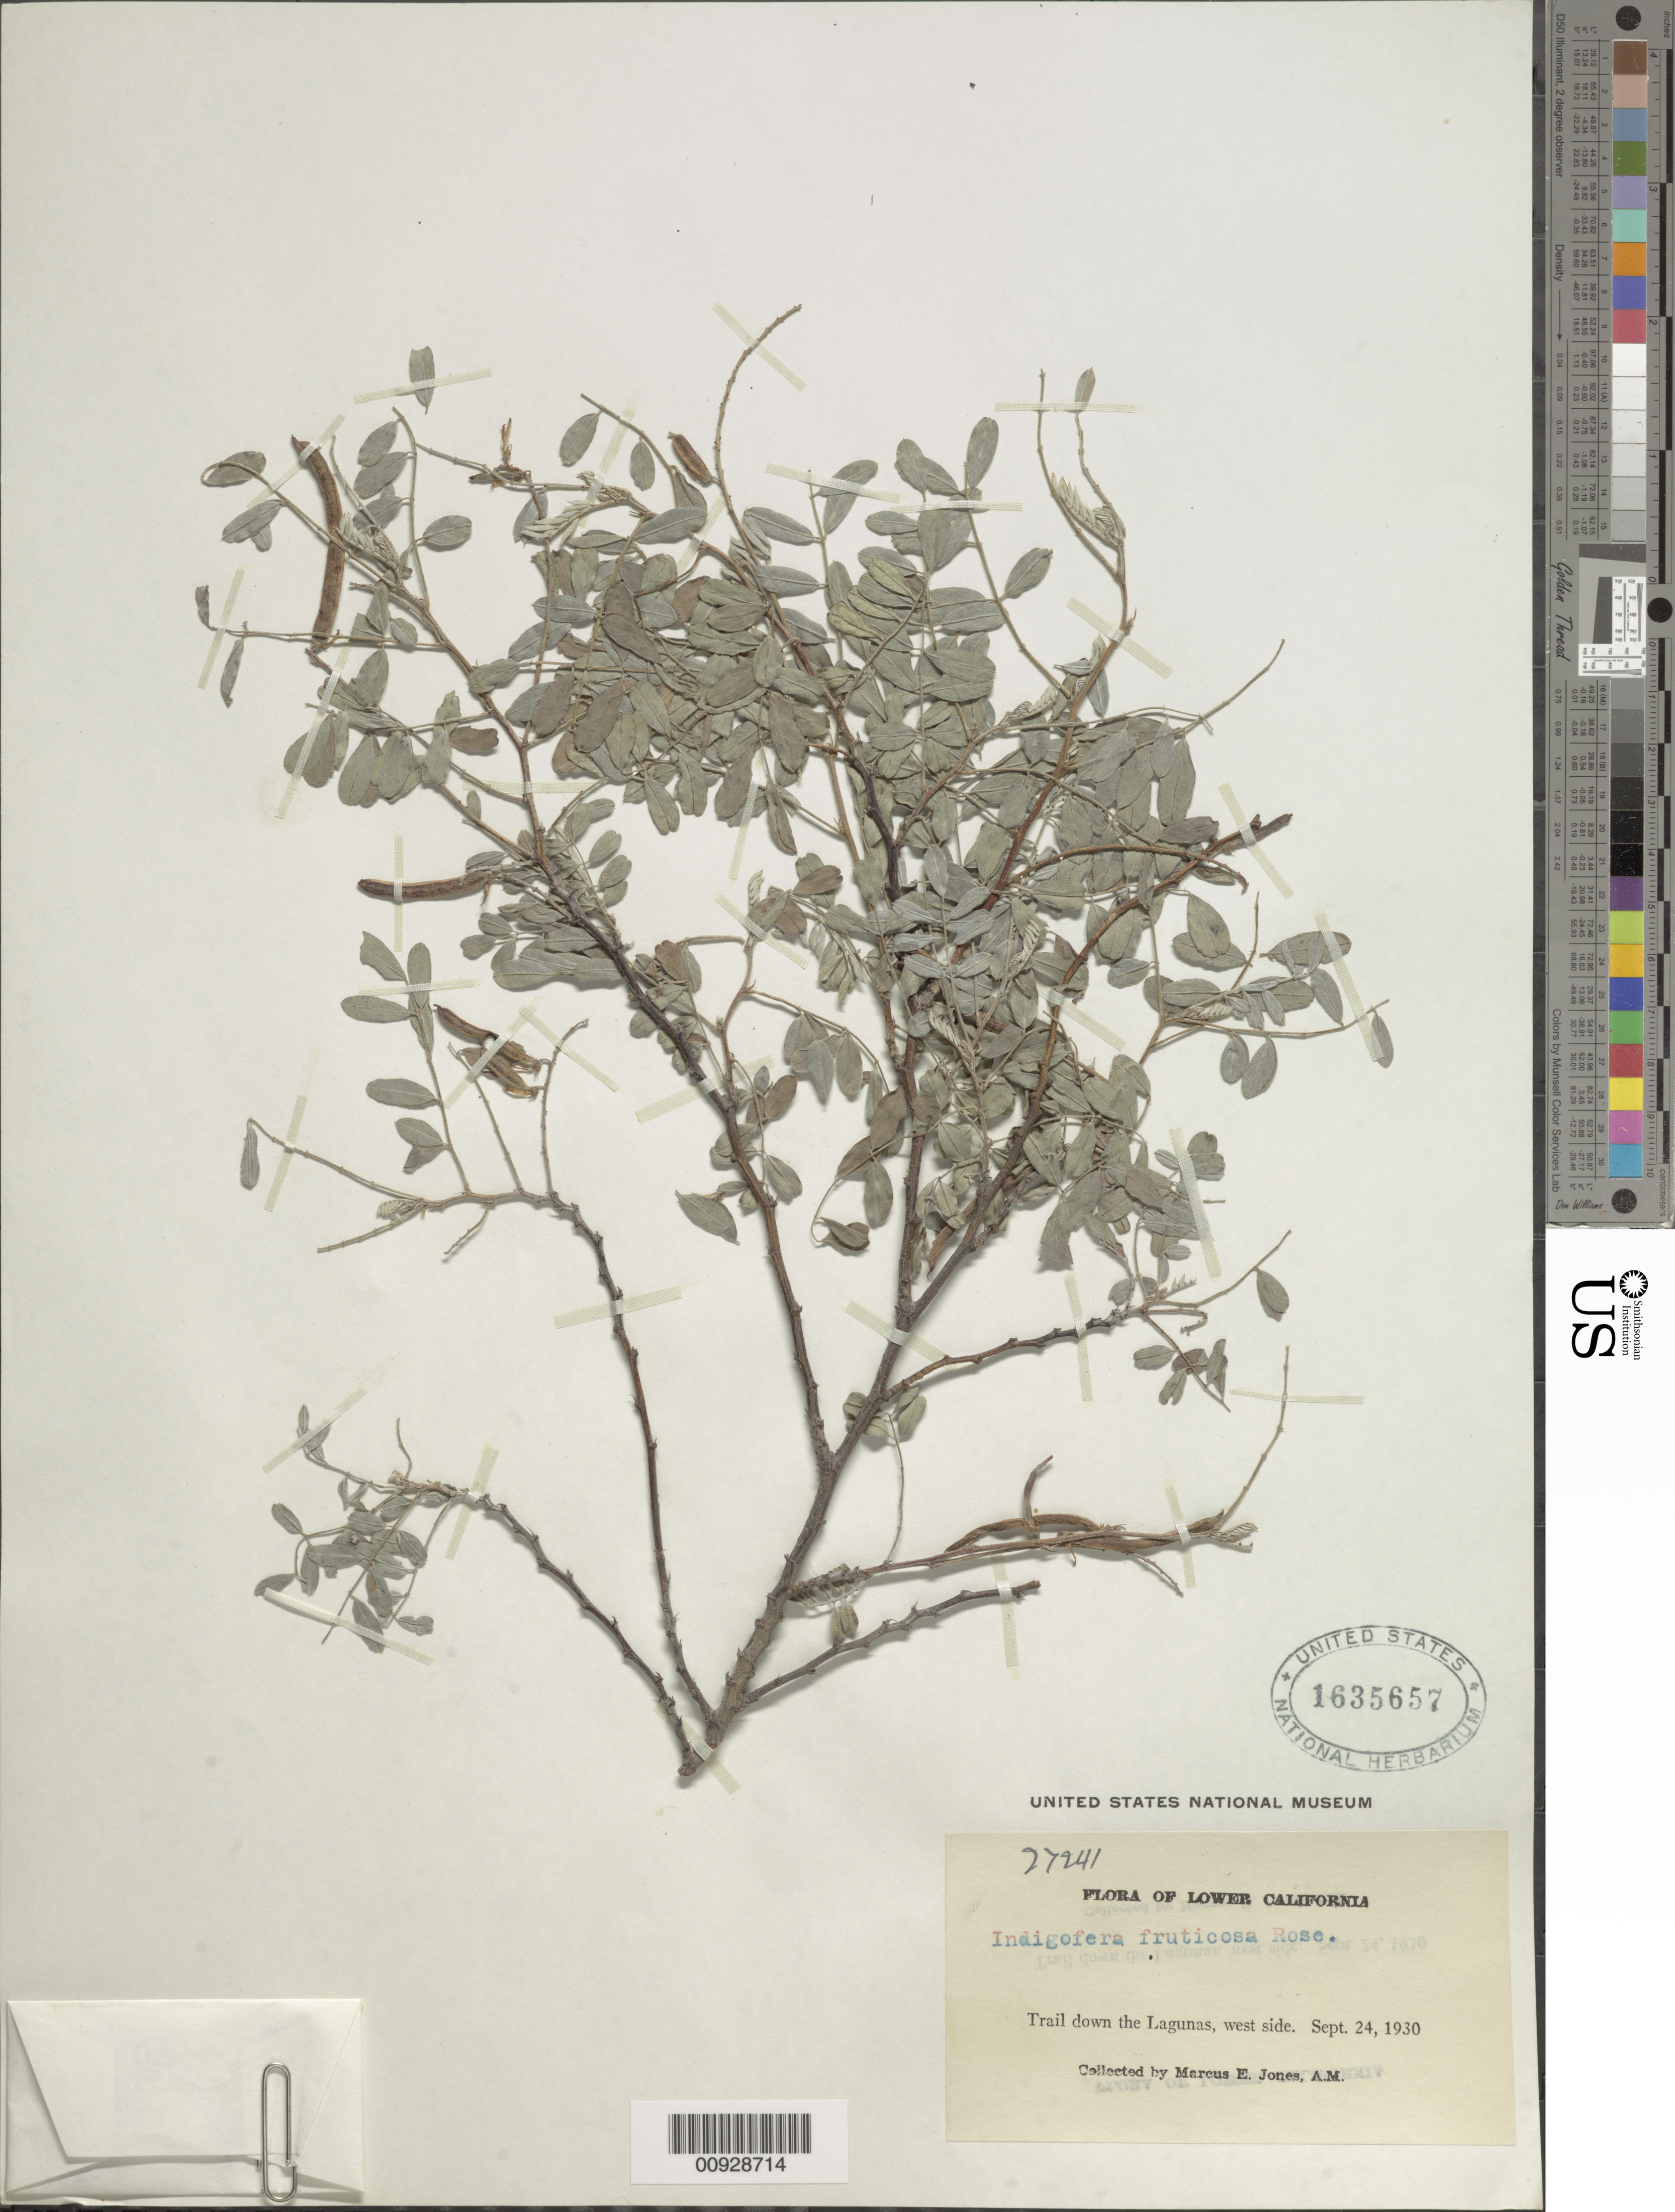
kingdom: Plantae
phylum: Tracheophyta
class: Magnoliopsida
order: Fabales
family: Fabaceae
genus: Indigofera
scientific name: Indigofera fruticosa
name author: Rose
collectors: M. E. Jones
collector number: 27241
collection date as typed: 24 Sep 1930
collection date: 1930-09-24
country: Mexico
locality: Trail down the Lagunas west side. Lower California.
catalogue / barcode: US 1635657